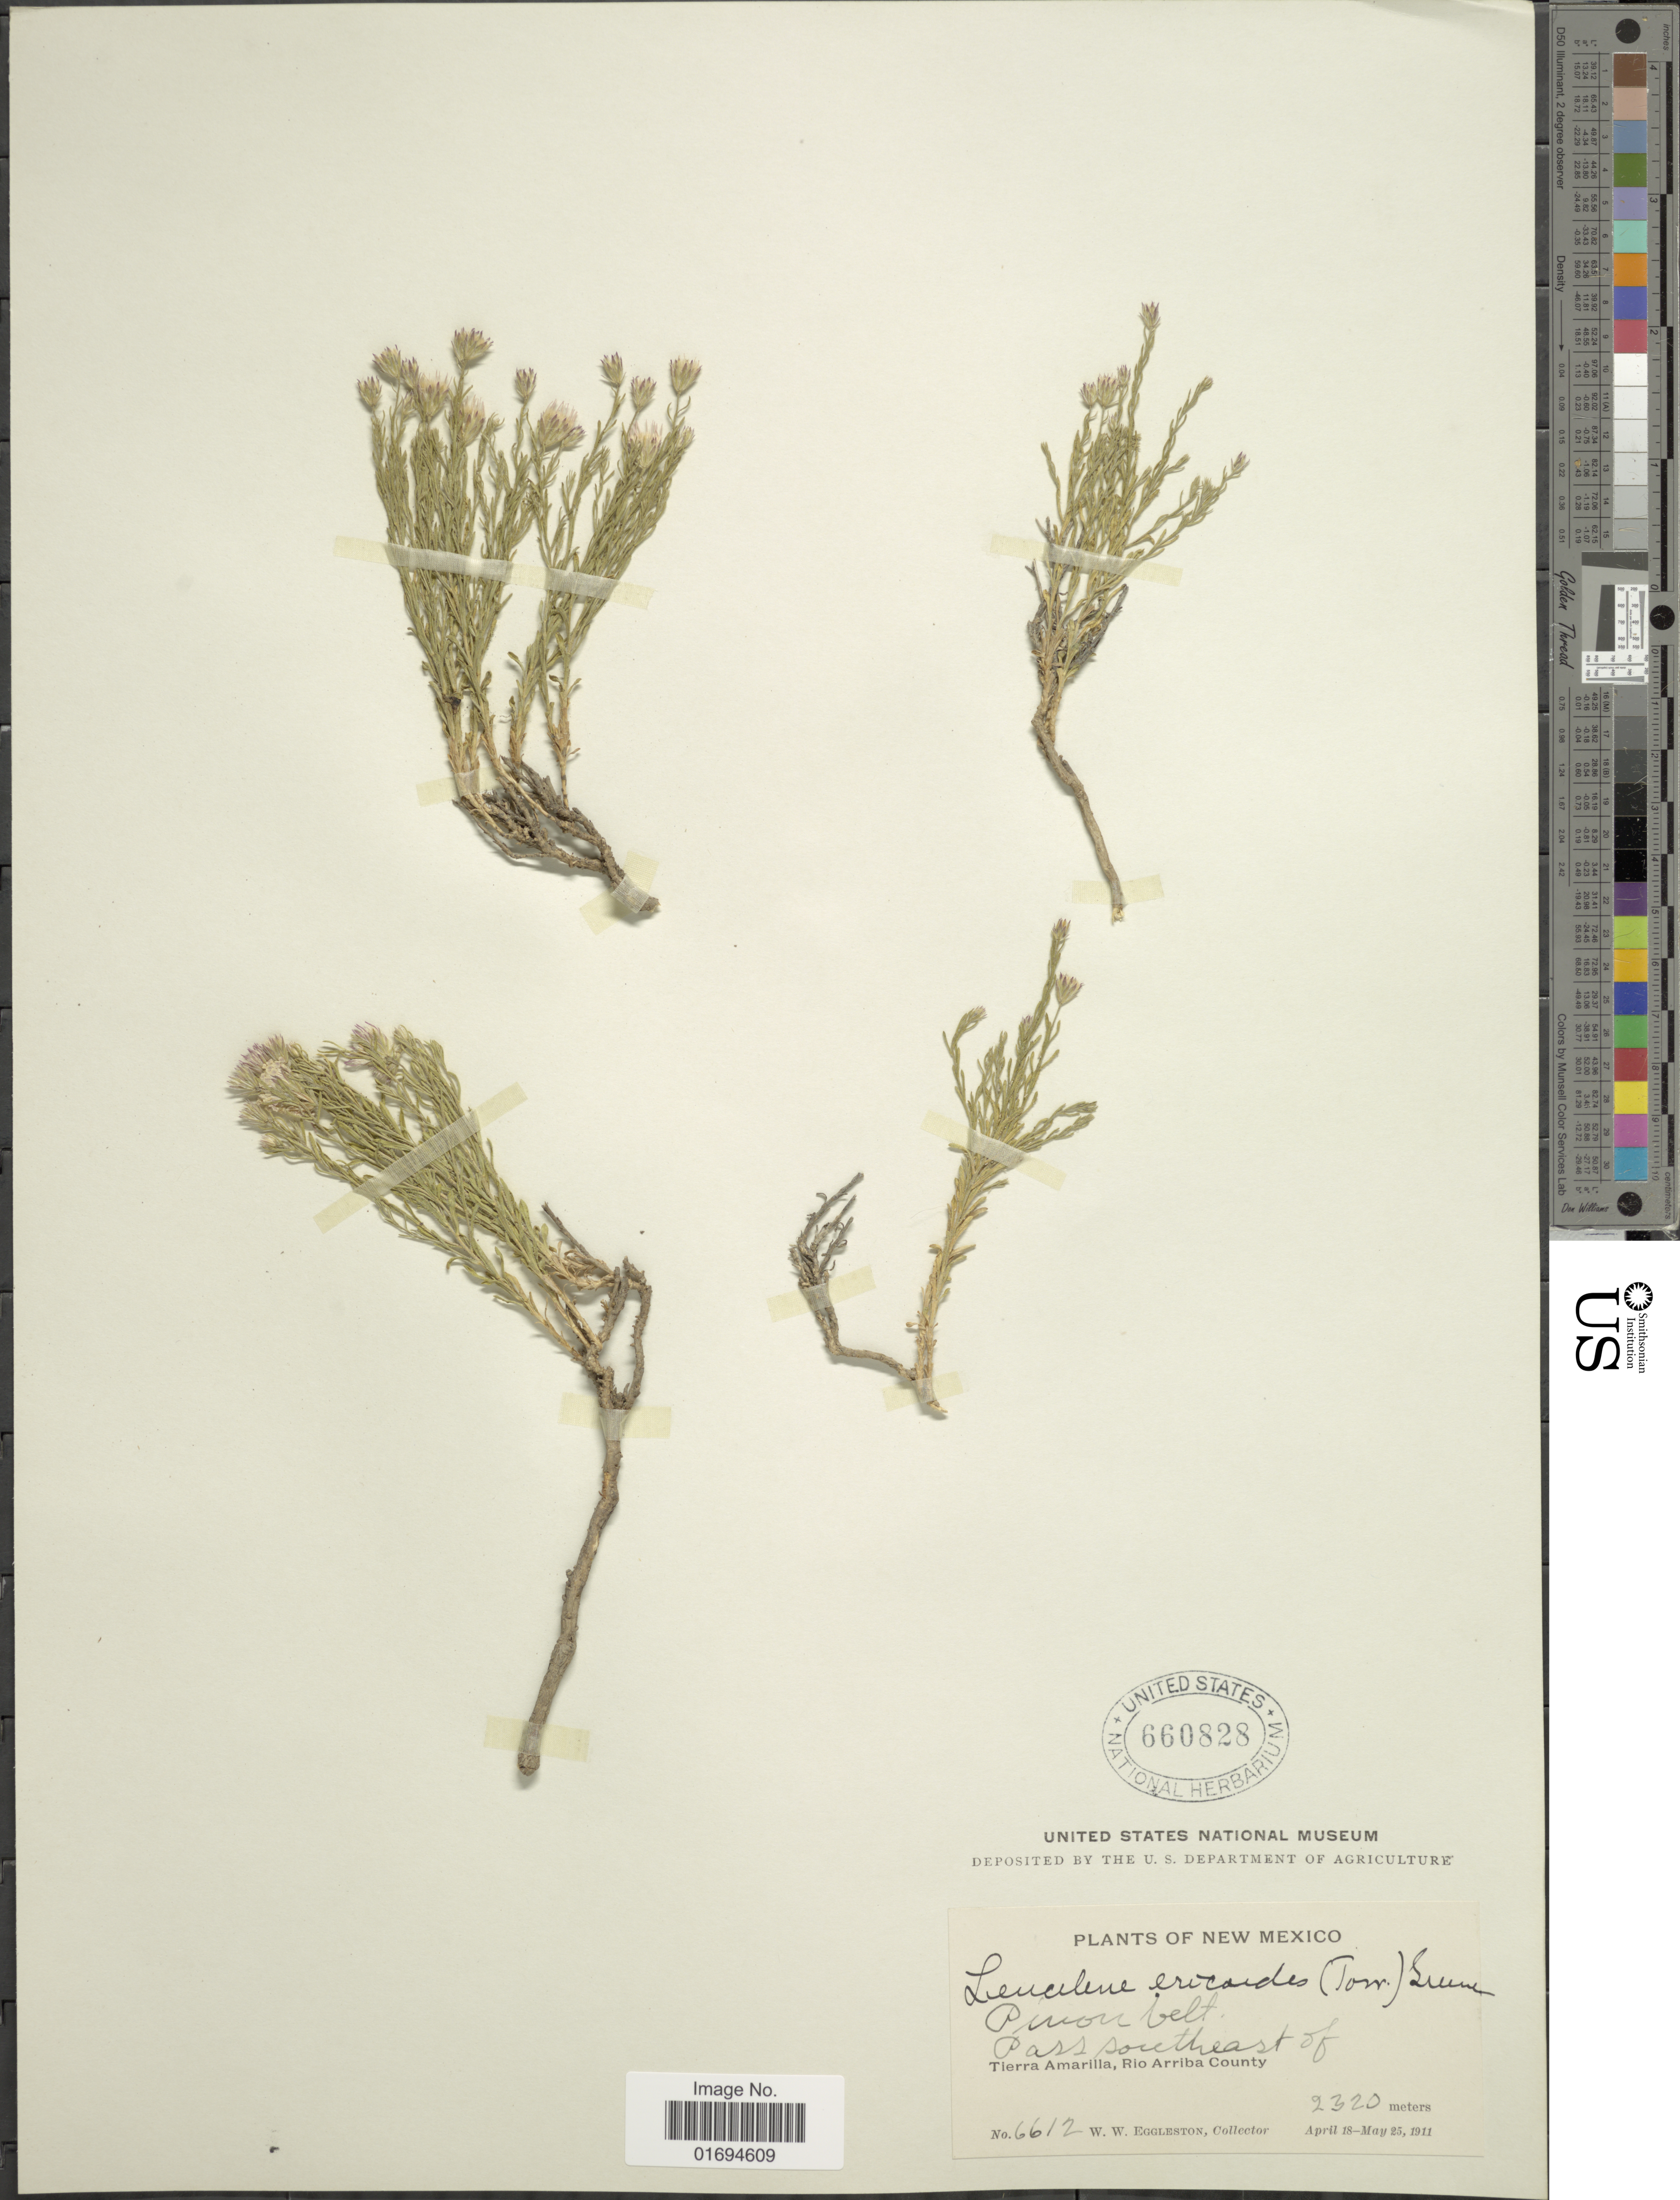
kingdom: Plantae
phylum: Tracheophyta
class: Magnoliopsida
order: Asterales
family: Asteraceae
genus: Chaetopappa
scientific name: Chaetopappa ericoides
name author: (Torr.) G.L. Nesom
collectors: W. W. Eggleston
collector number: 6612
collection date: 1911-04-18/1911-05-25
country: United States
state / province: New Mexico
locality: Pass southeast of Tierra Amarilla, Rio Arriba County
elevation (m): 2320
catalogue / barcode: US 660828